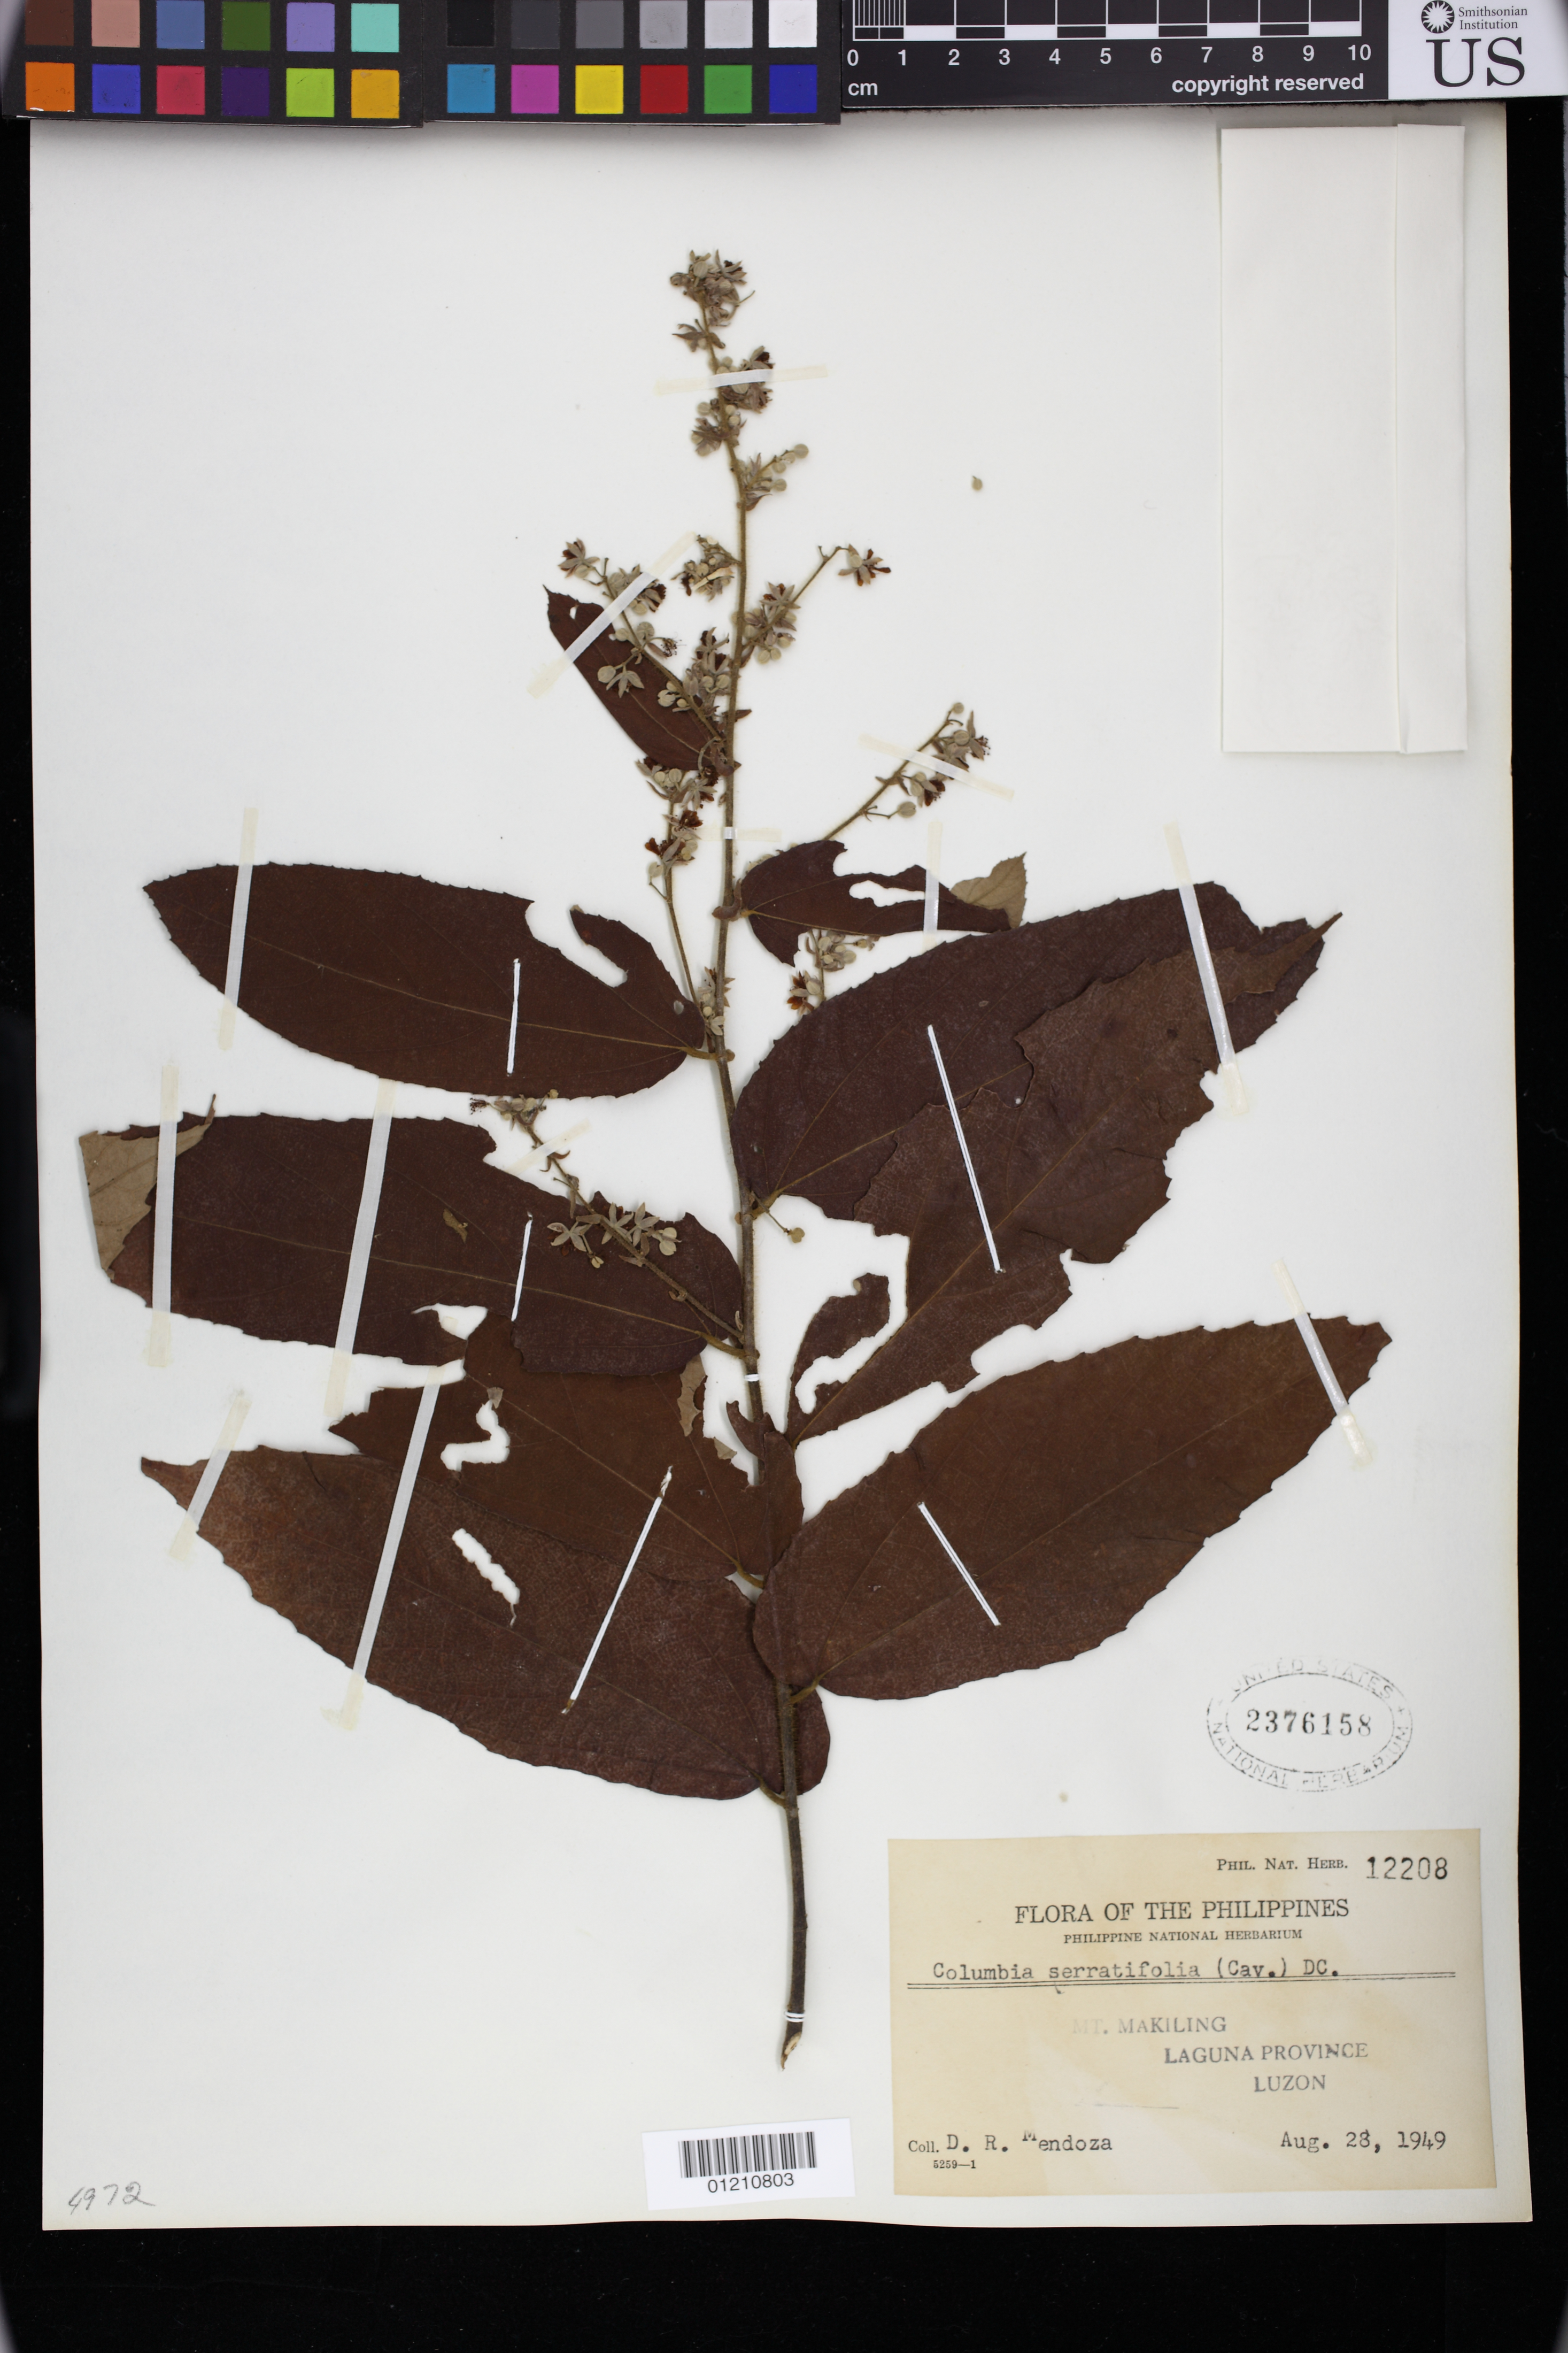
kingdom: Plantae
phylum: Tracheophyta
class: Magnoliopsida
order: Malvales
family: Malvaceae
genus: Colona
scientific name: Colona serratifolia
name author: Cav.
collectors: D. Mendoza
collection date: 1949-08-28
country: Philippines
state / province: Calabarzon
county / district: Laguna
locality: Mt. Maguiling (Makiling). Luzon.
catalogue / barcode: US 2376158